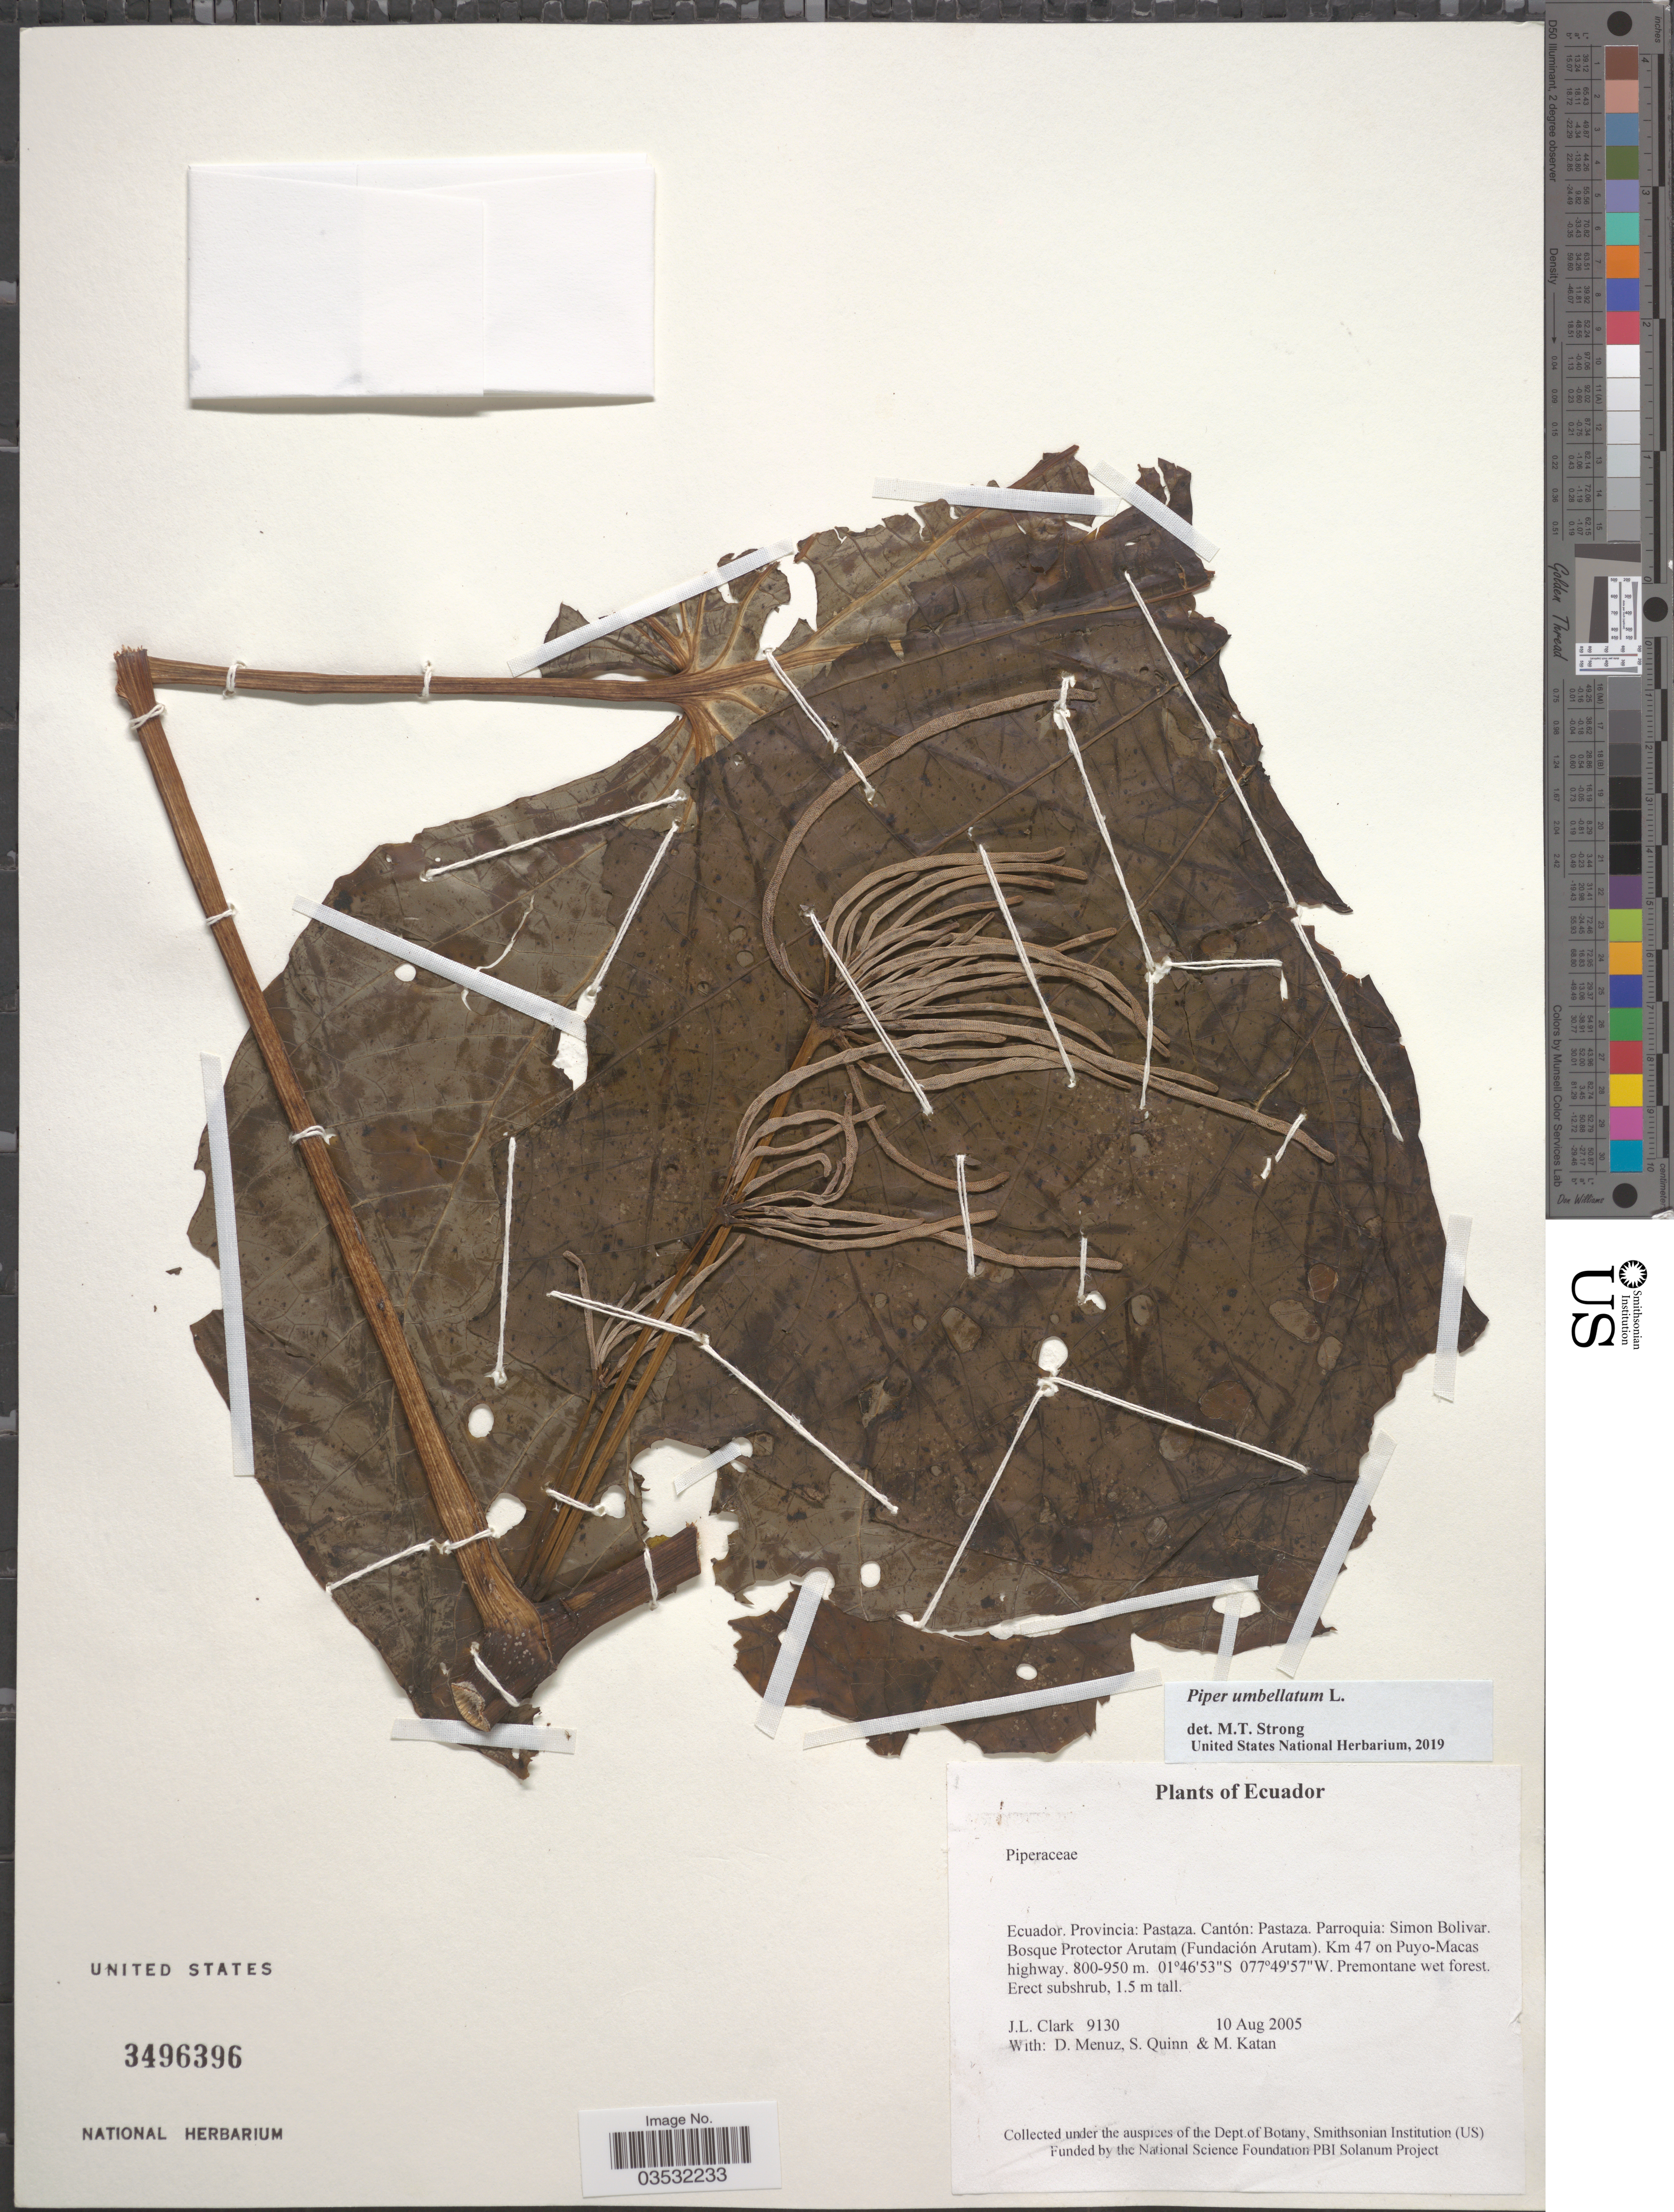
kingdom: Plantae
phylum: Tracheophyta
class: Magnoliopsida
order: Piperales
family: Piperaceae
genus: Piper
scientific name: Piper umbellatum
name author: L.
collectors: J. L. Clark, D. Menuz, S. Quinn & M. Katan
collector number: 9130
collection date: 2005-08-10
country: Ecuador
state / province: Pastaza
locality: Cantón: Pastaza. Parroquia: Simon Bolivar. Bosque Protector Arutam (Fundación Arutam). Km 47 on Puyo-Macas highway.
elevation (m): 800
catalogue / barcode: US 3496396